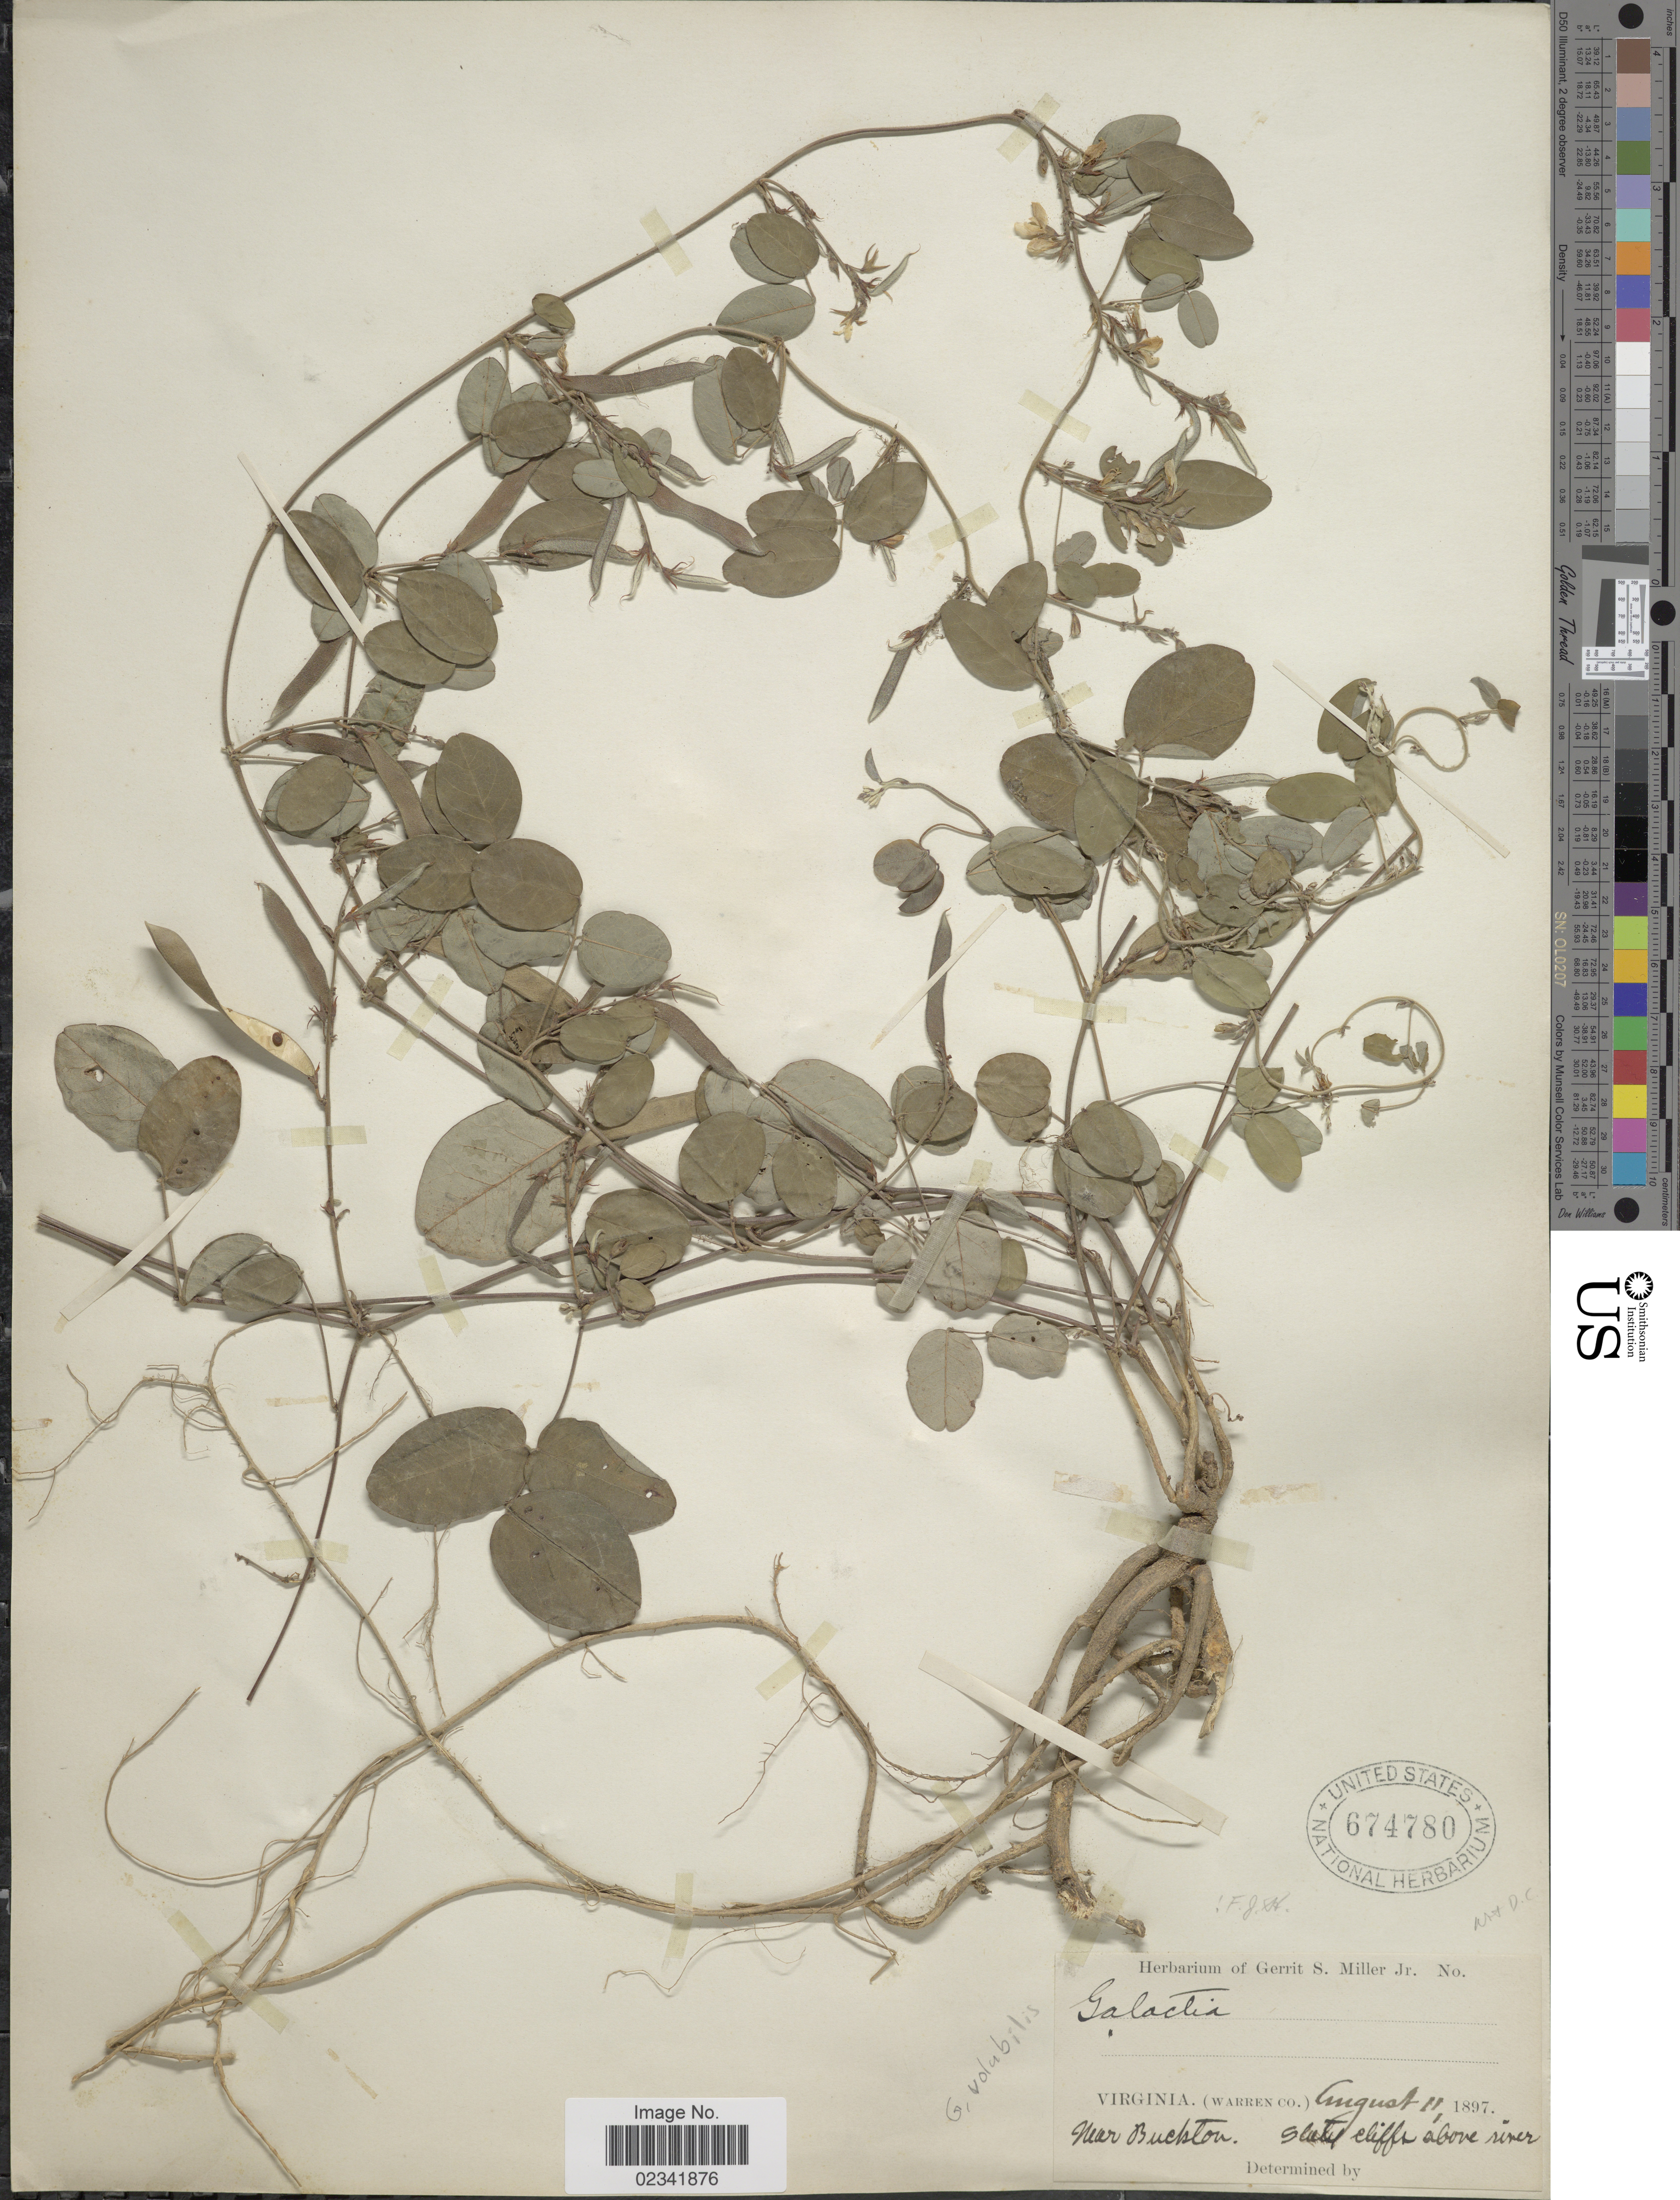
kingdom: Plantae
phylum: Tracheophyta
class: Magnoliopsida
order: Fabales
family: Fabaceae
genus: Galactia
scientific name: Galactia volubilis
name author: (L.) Britton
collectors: ex herb. Gerrit S. Miller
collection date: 1897-08-11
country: United States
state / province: Virginia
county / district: Warren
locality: Virginia, (Warren Co), near Buckton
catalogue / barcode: US 674780